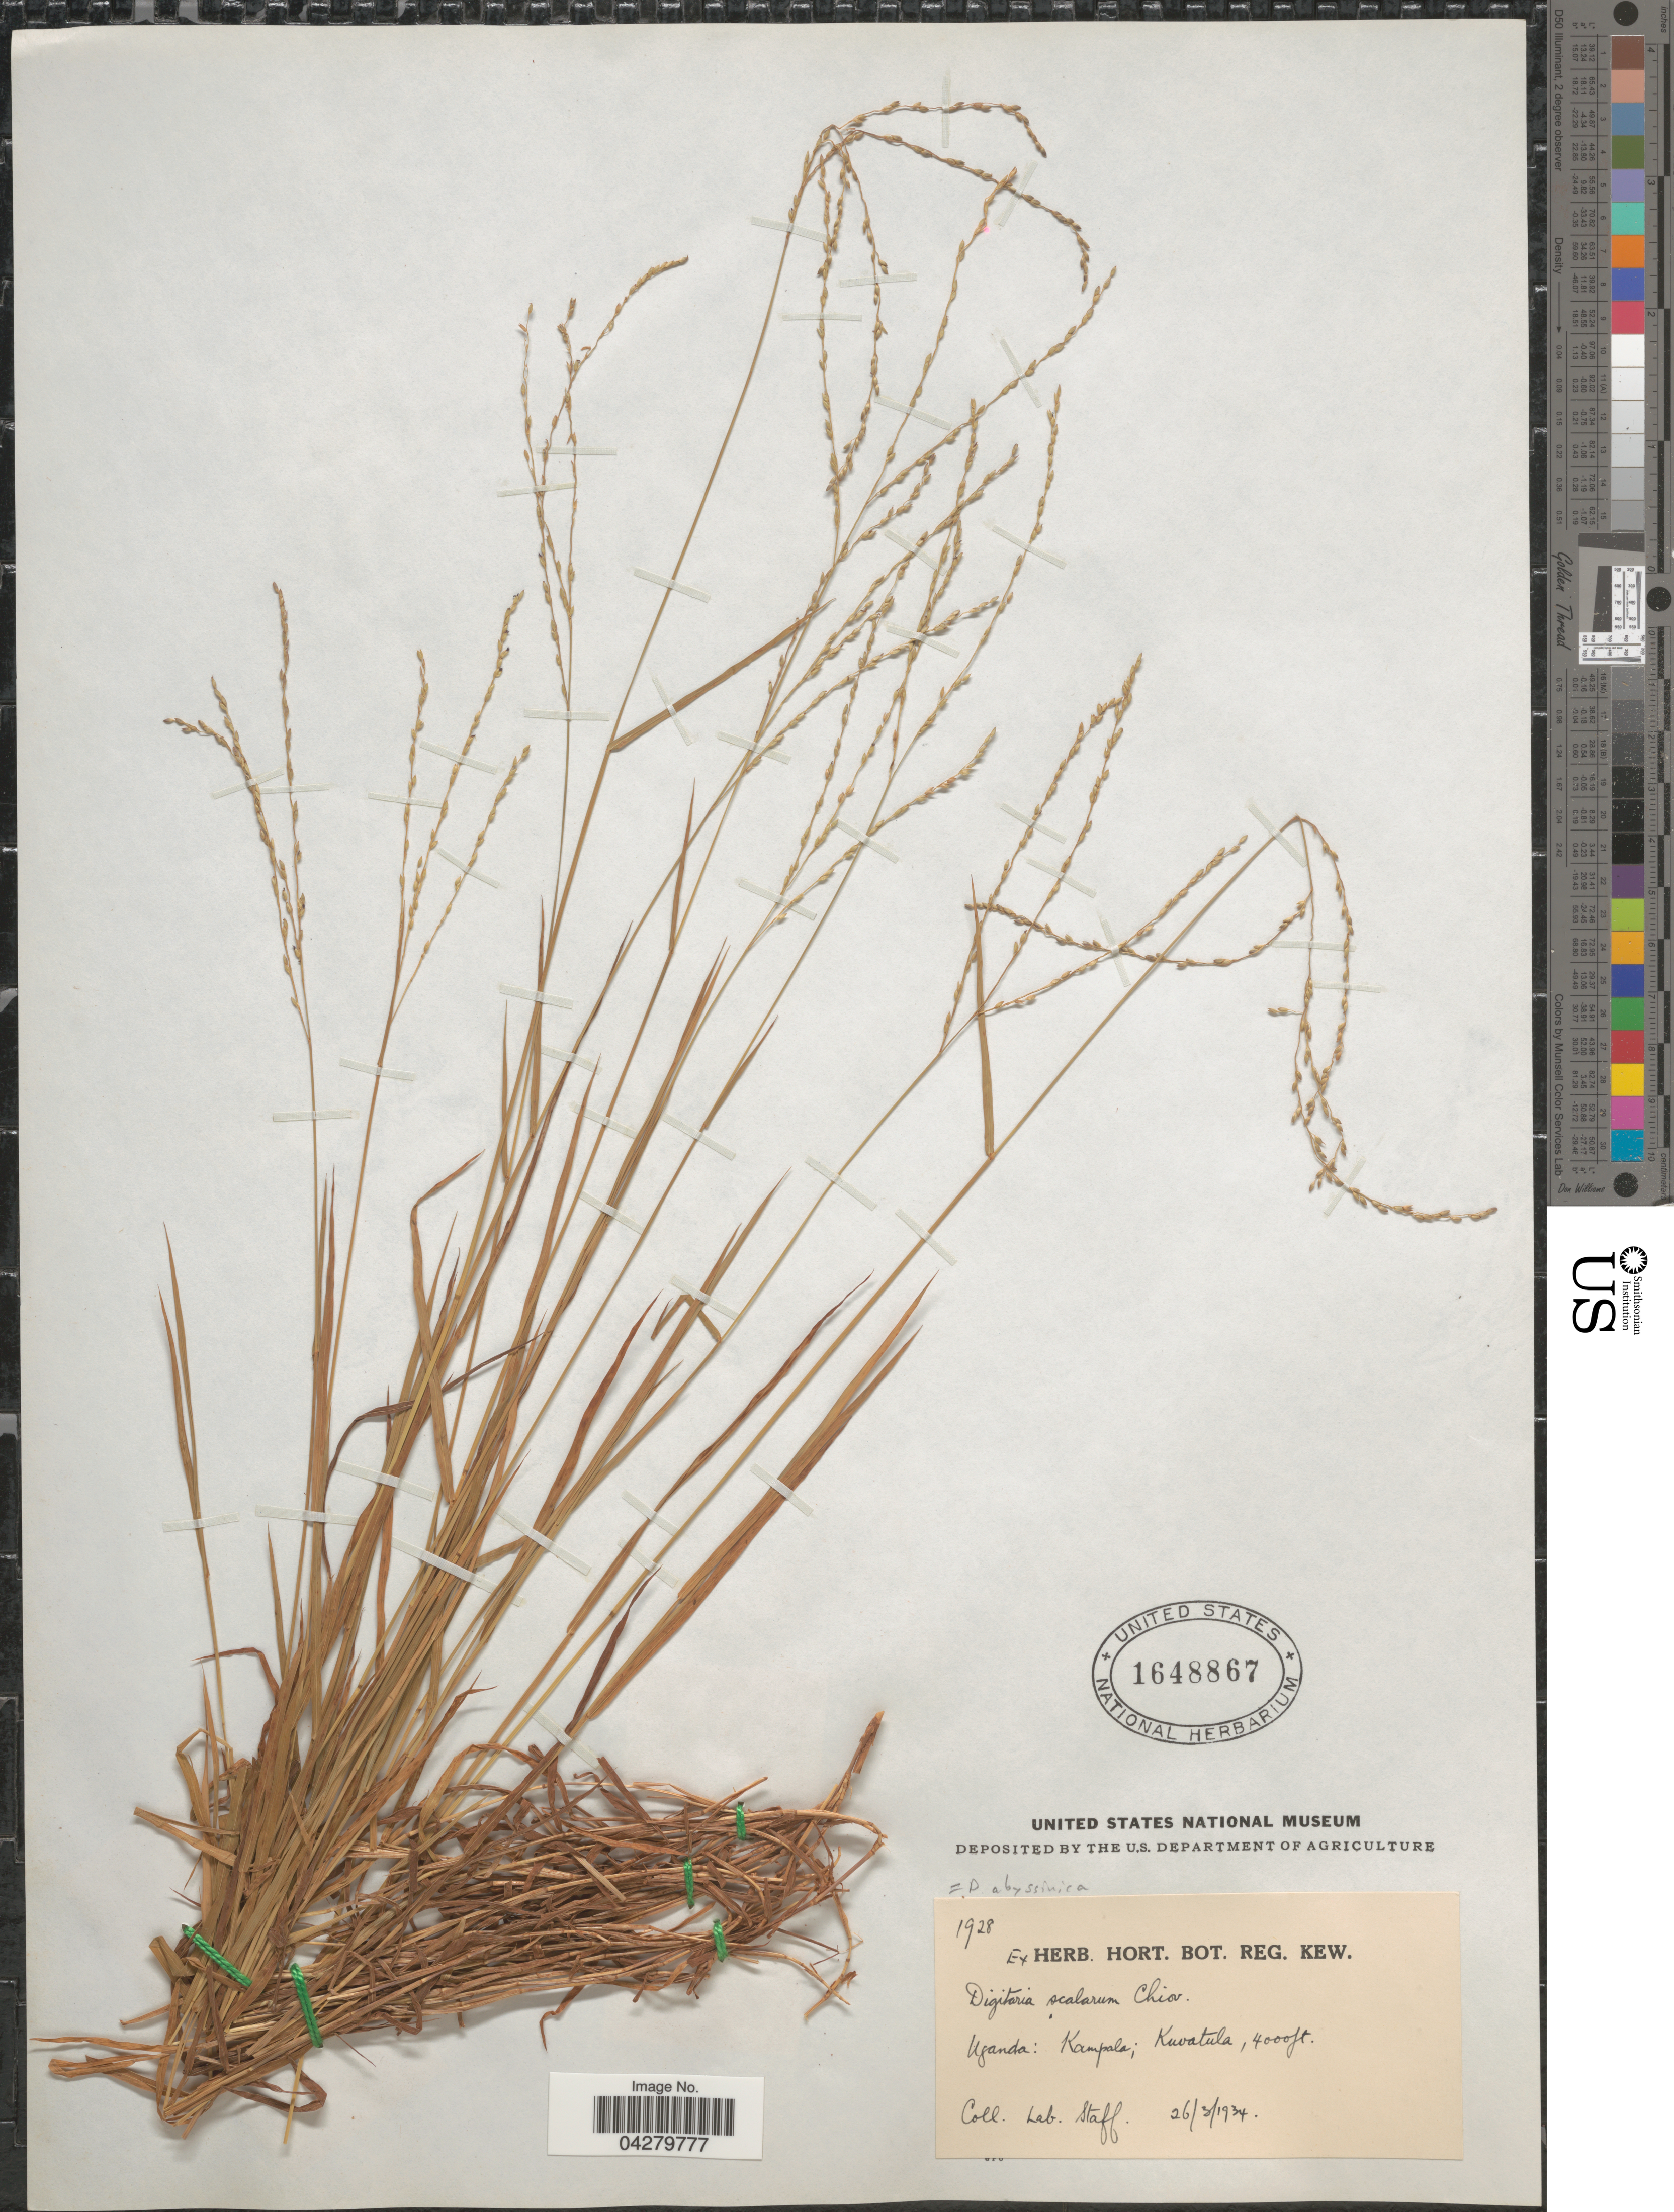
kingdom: Plantae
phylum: Tracheophyta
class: Liliopsida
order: Poales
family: Poaceae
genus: Digitaria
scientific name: Digitaria abyssinica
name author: (Hochst. ex Rich.) Stapf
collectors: Lab. Staff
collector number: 1928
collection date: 1934-03-26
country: Uganda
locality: Kampala; Kuvatula.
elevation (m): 1219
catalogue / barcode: US 1648867